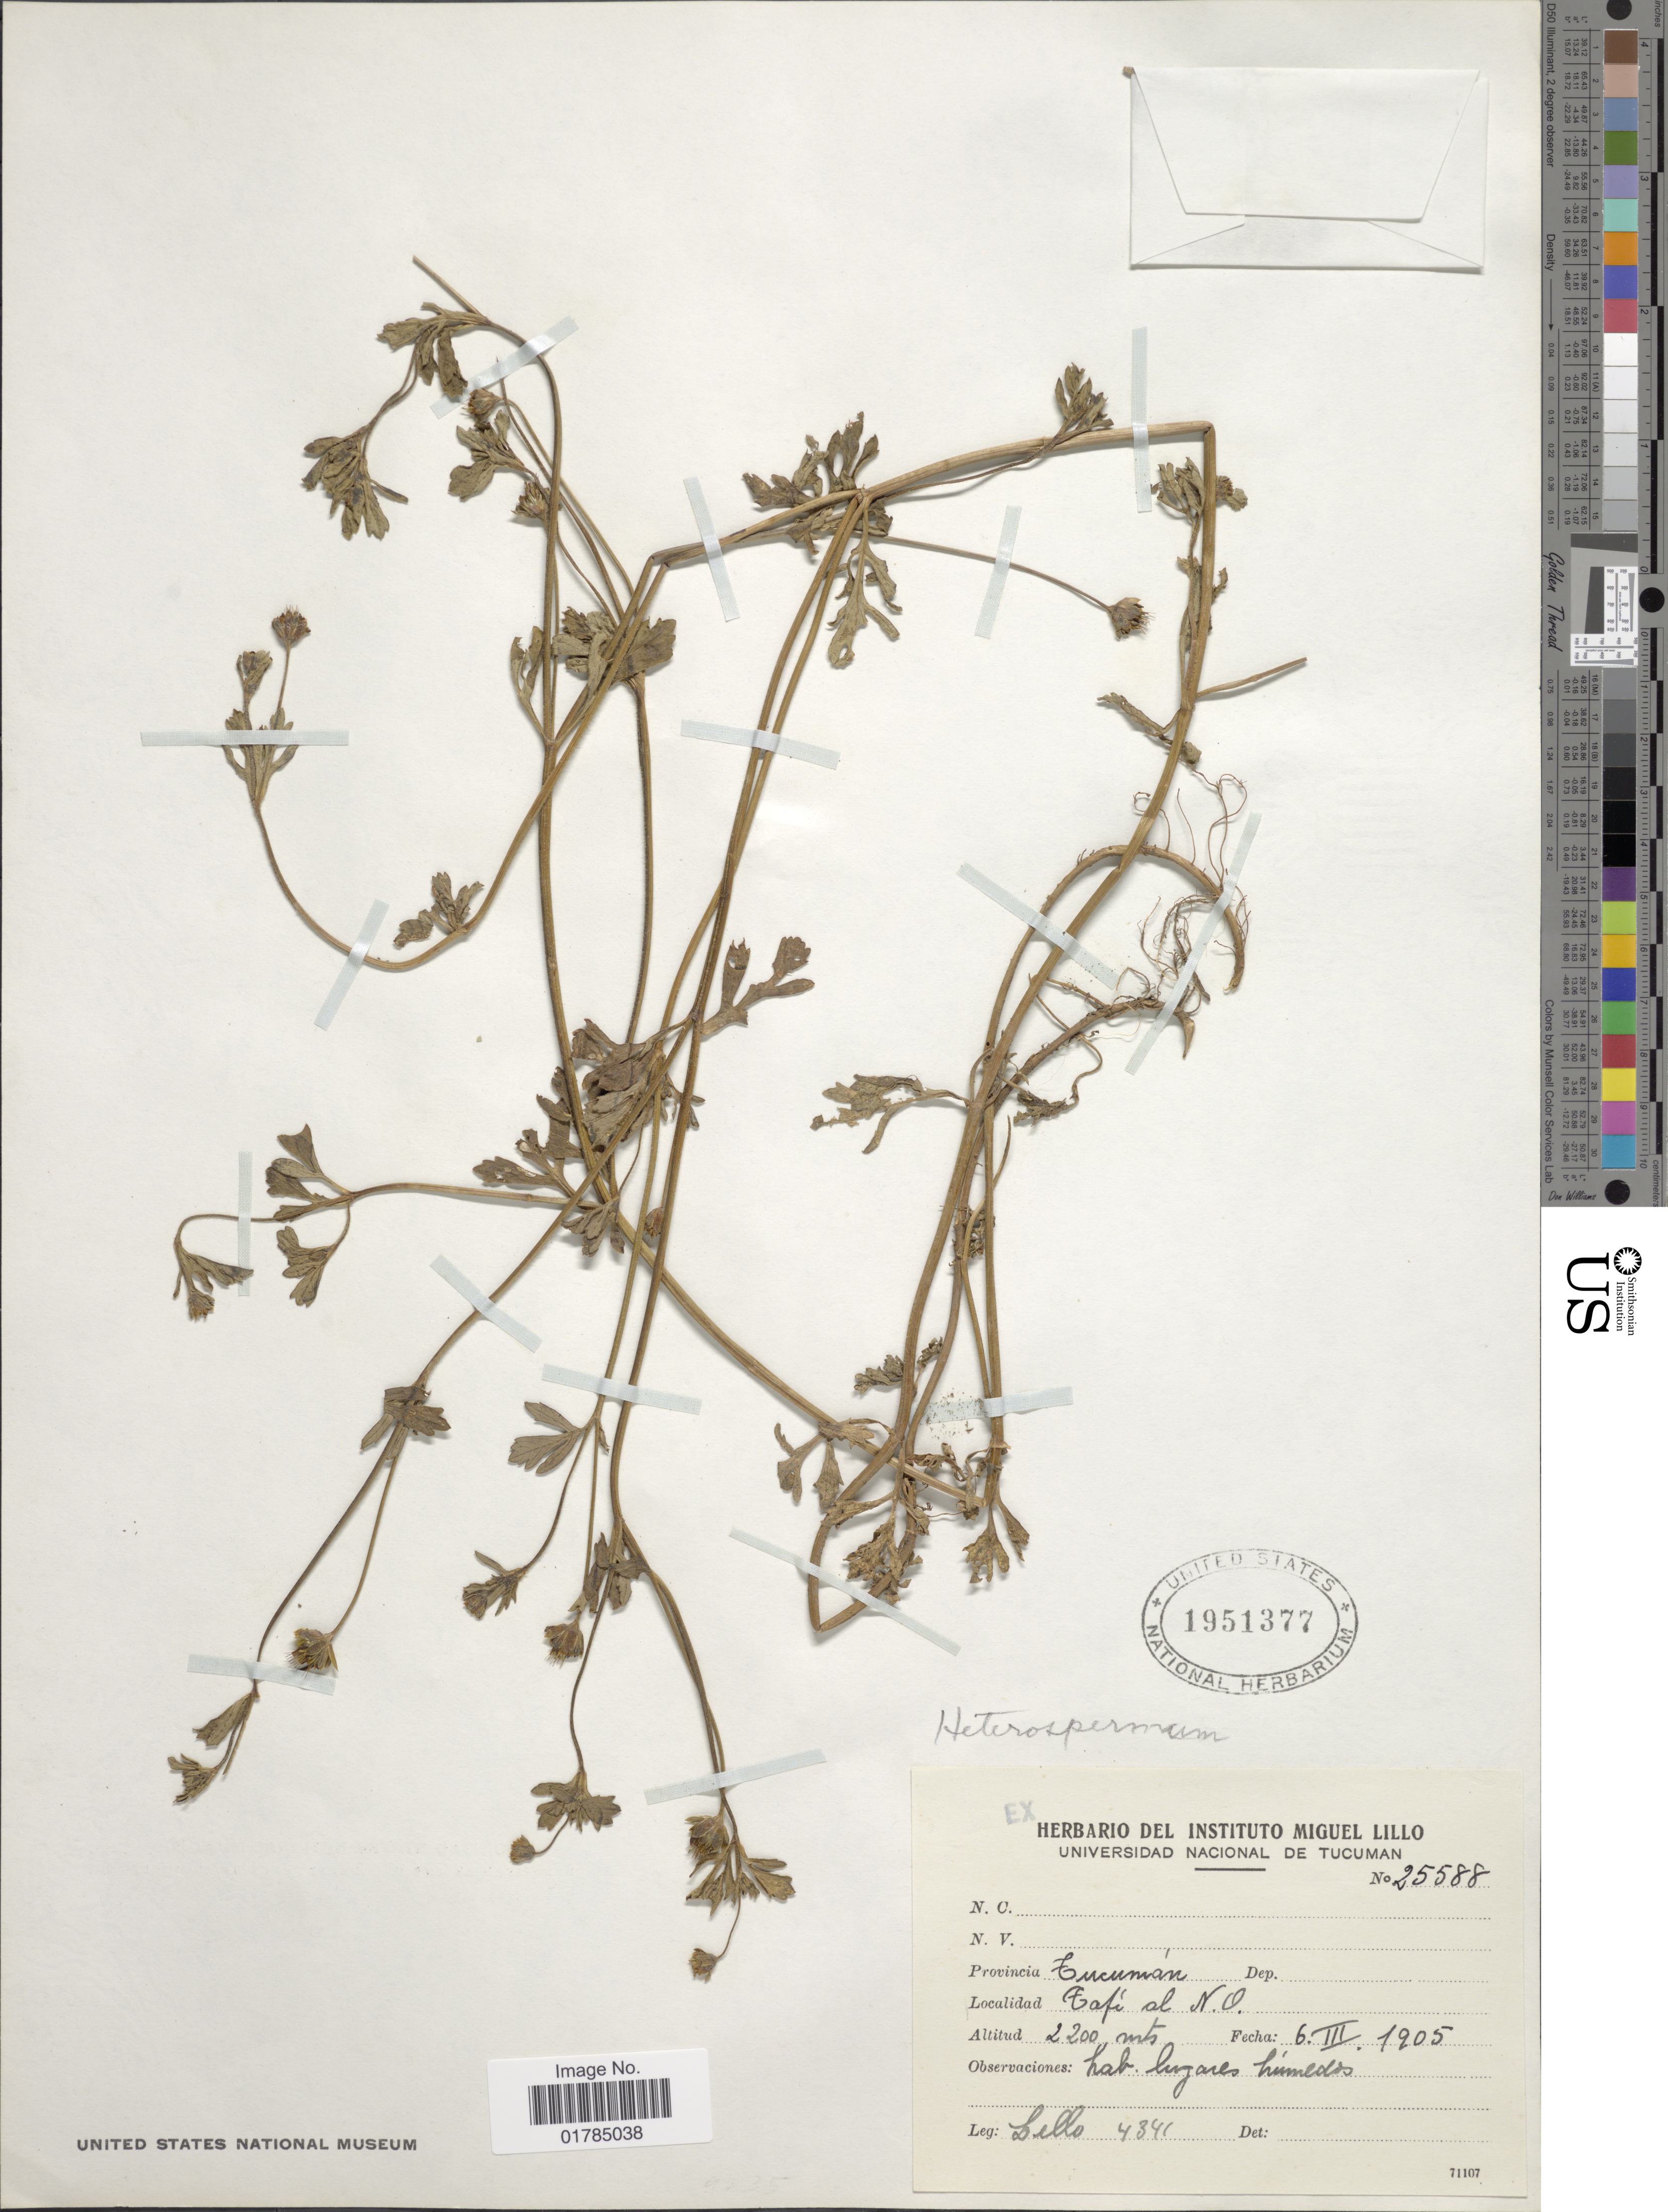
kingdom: Plantae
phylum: Tracheophyta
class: Magnoliopsida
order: Asterales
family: Asteraceae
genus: Heterosperma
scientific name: Heterosperma sp.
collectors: Sello, --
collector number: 4341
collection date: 1905-03-06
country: Argentina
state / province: Tucuman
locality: Tafi al N.O.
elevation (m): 2200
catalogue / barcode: US 1951377